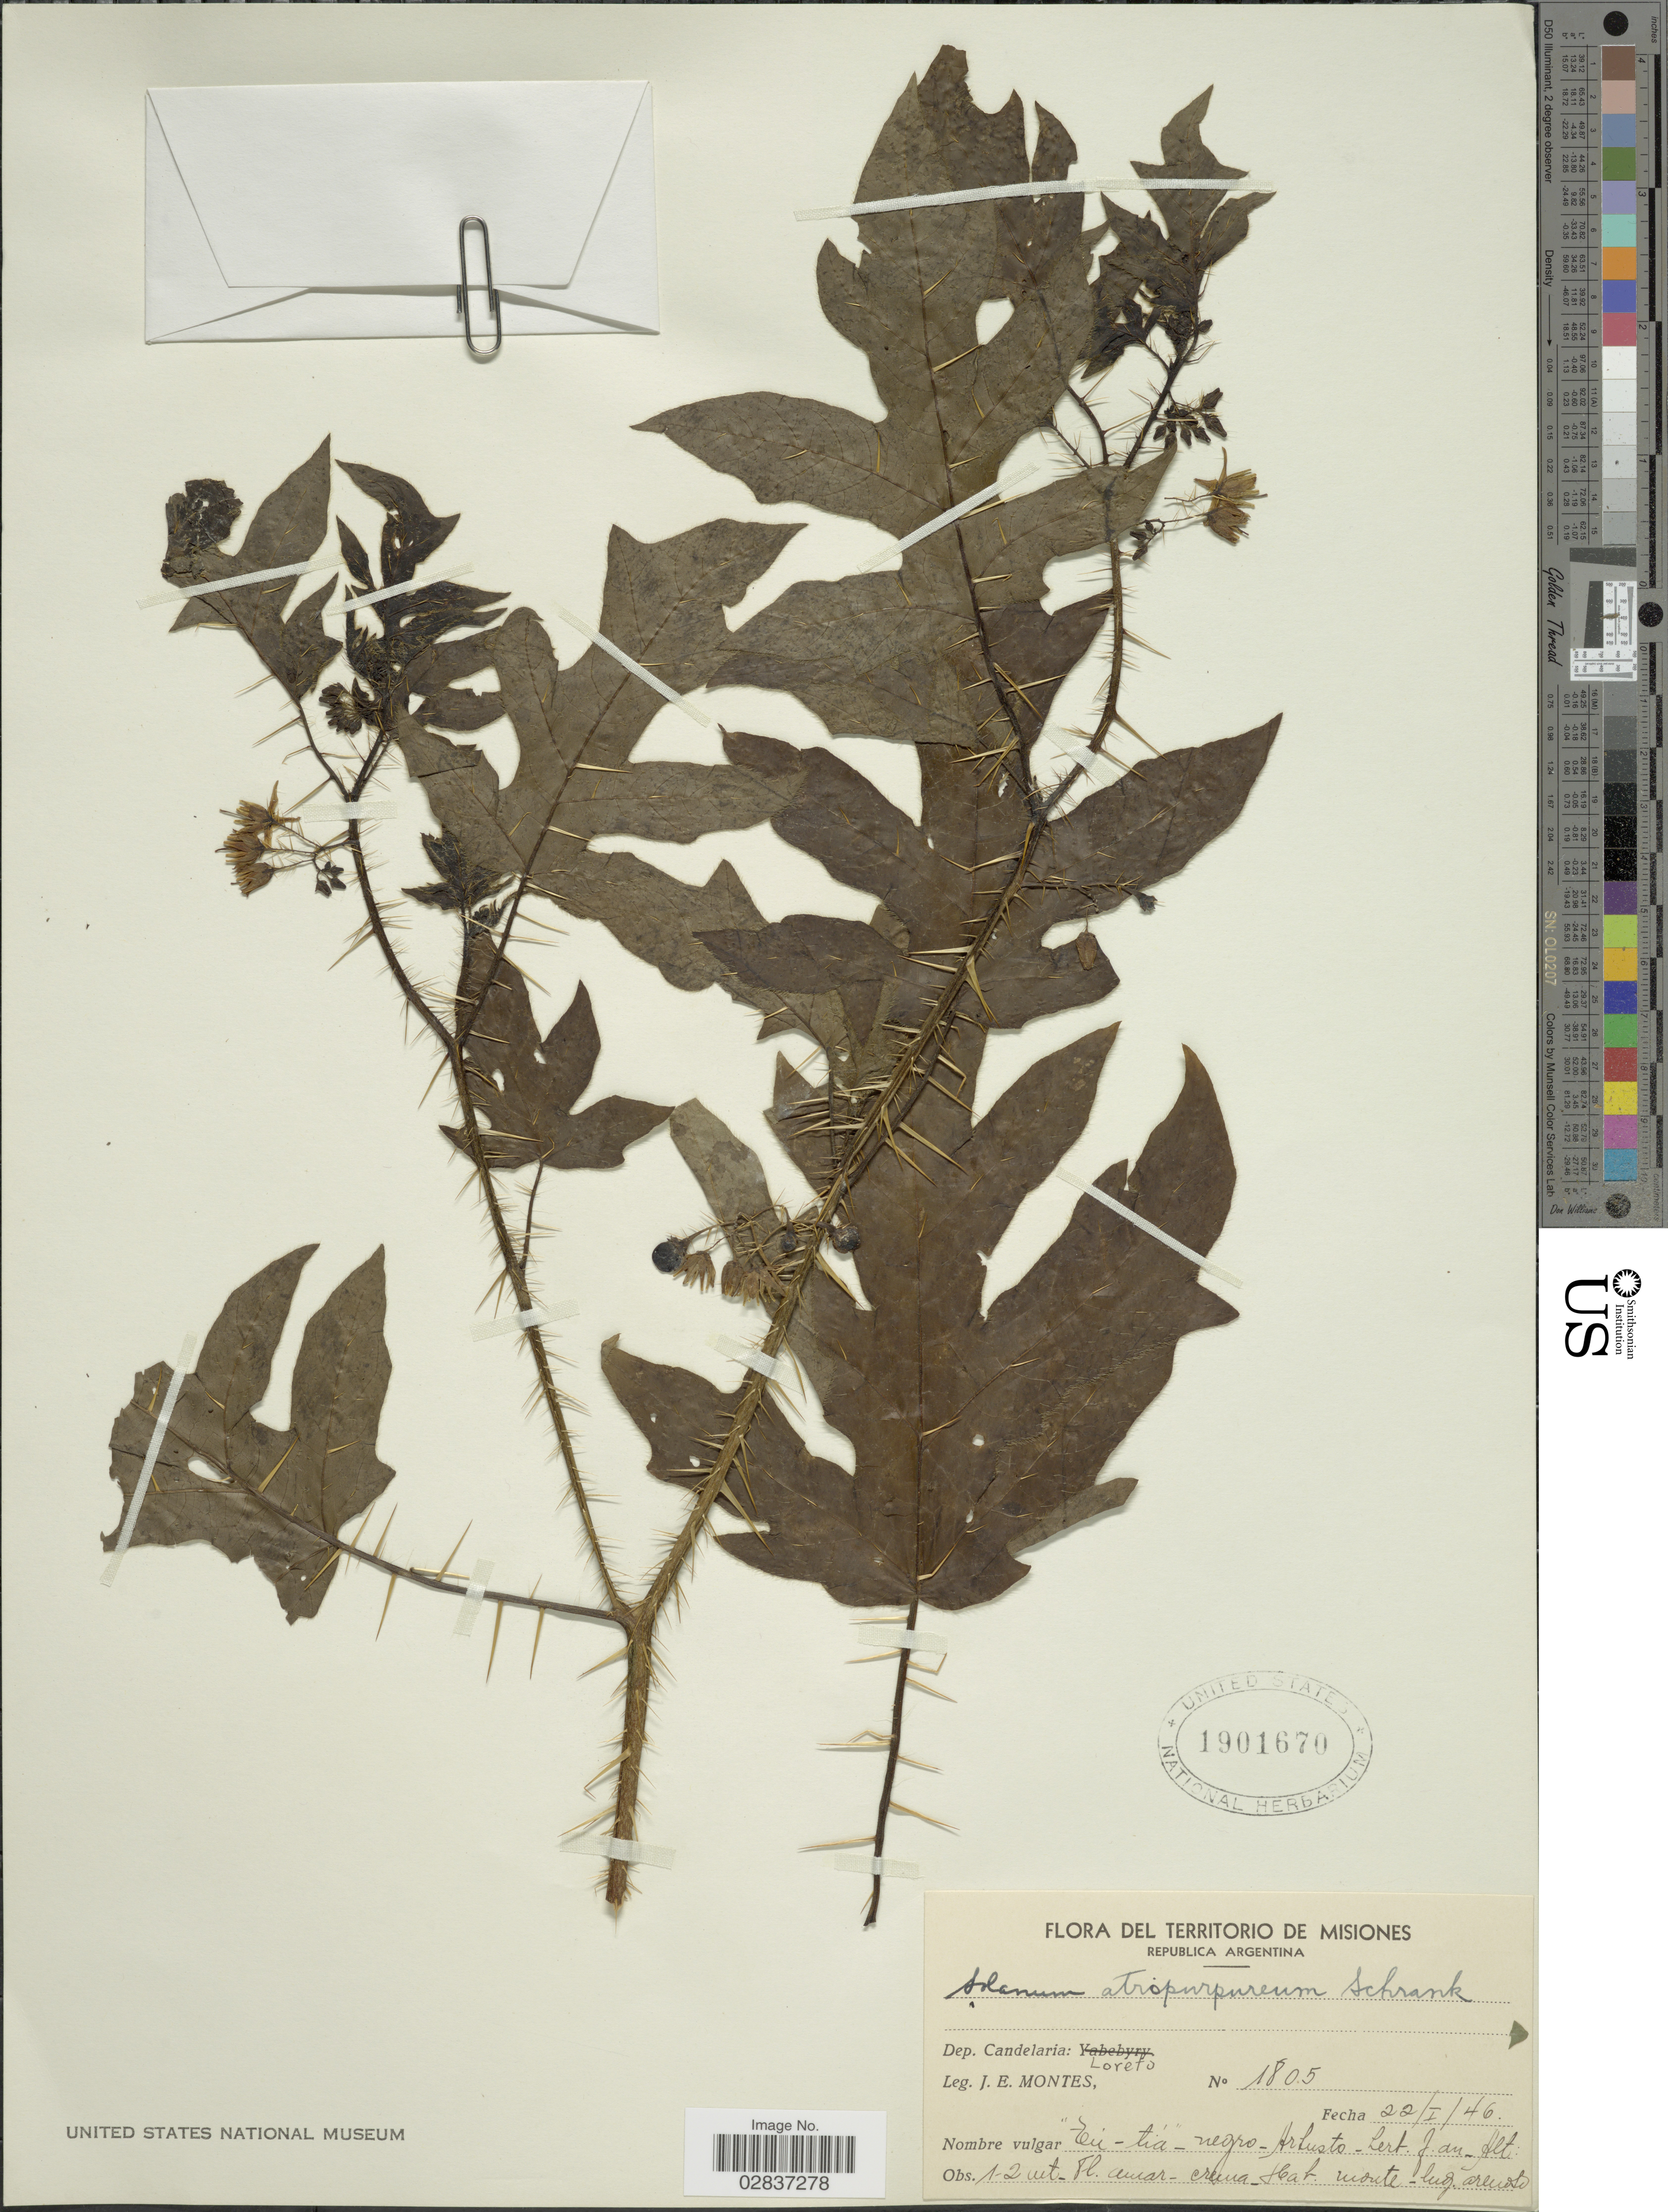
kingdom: Plantae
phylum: Tracheophyta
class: Magnoliopsida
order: Solanales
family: Solanaceae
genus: Solanum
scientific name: Solanum atropurpureum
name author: Schrank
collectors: J. E. Montes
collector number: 1805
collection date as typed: Transcribed d/m/y: 22/1/46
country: Argentina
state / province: Misiones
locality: Territorio de Misiones, Dep. Candelaria: Loreto.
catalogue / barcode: US 1901670